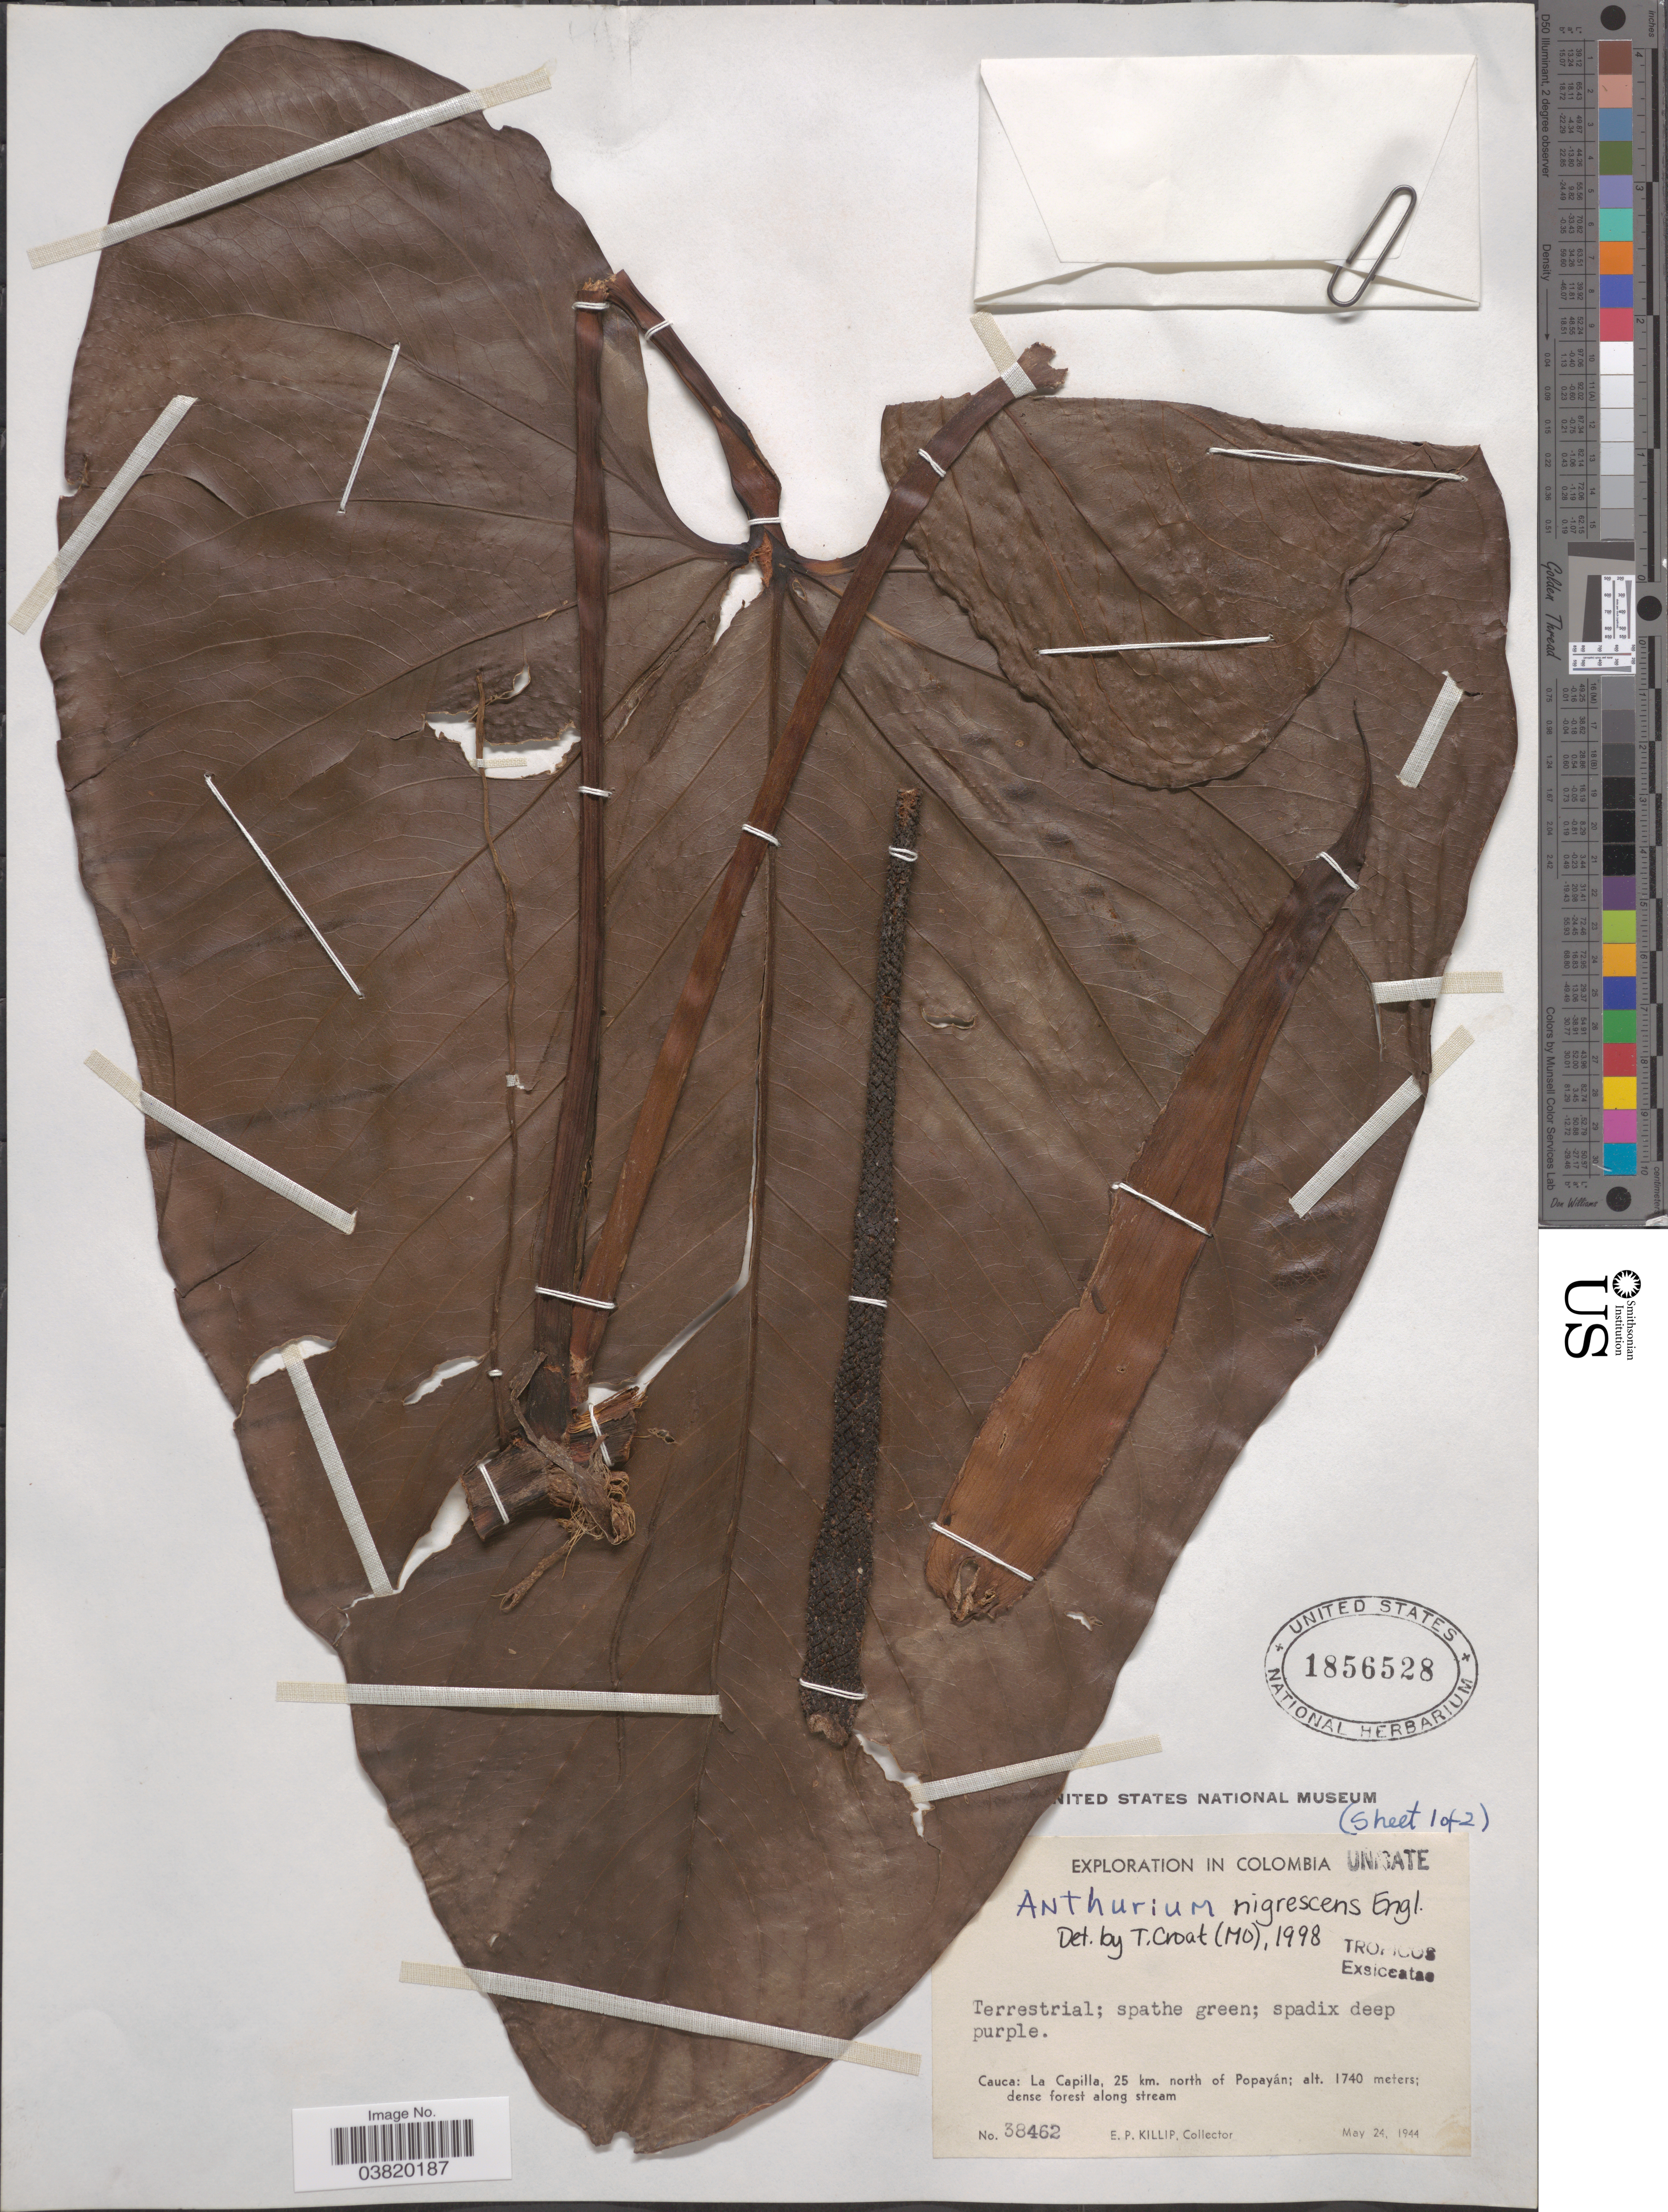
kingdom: Plantae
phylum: Tracheophyta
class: Liliopsida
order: Alismatales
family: Araceae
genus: Anthurium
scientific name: Anthurium nigrescens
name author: Engl.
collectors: E. P. Killip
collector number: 38462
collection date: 1944-05-24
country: Colombia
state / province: Cauca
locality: La Capilla, 25 km. north of Popayán.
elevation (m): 1740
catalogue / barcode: US 1856528